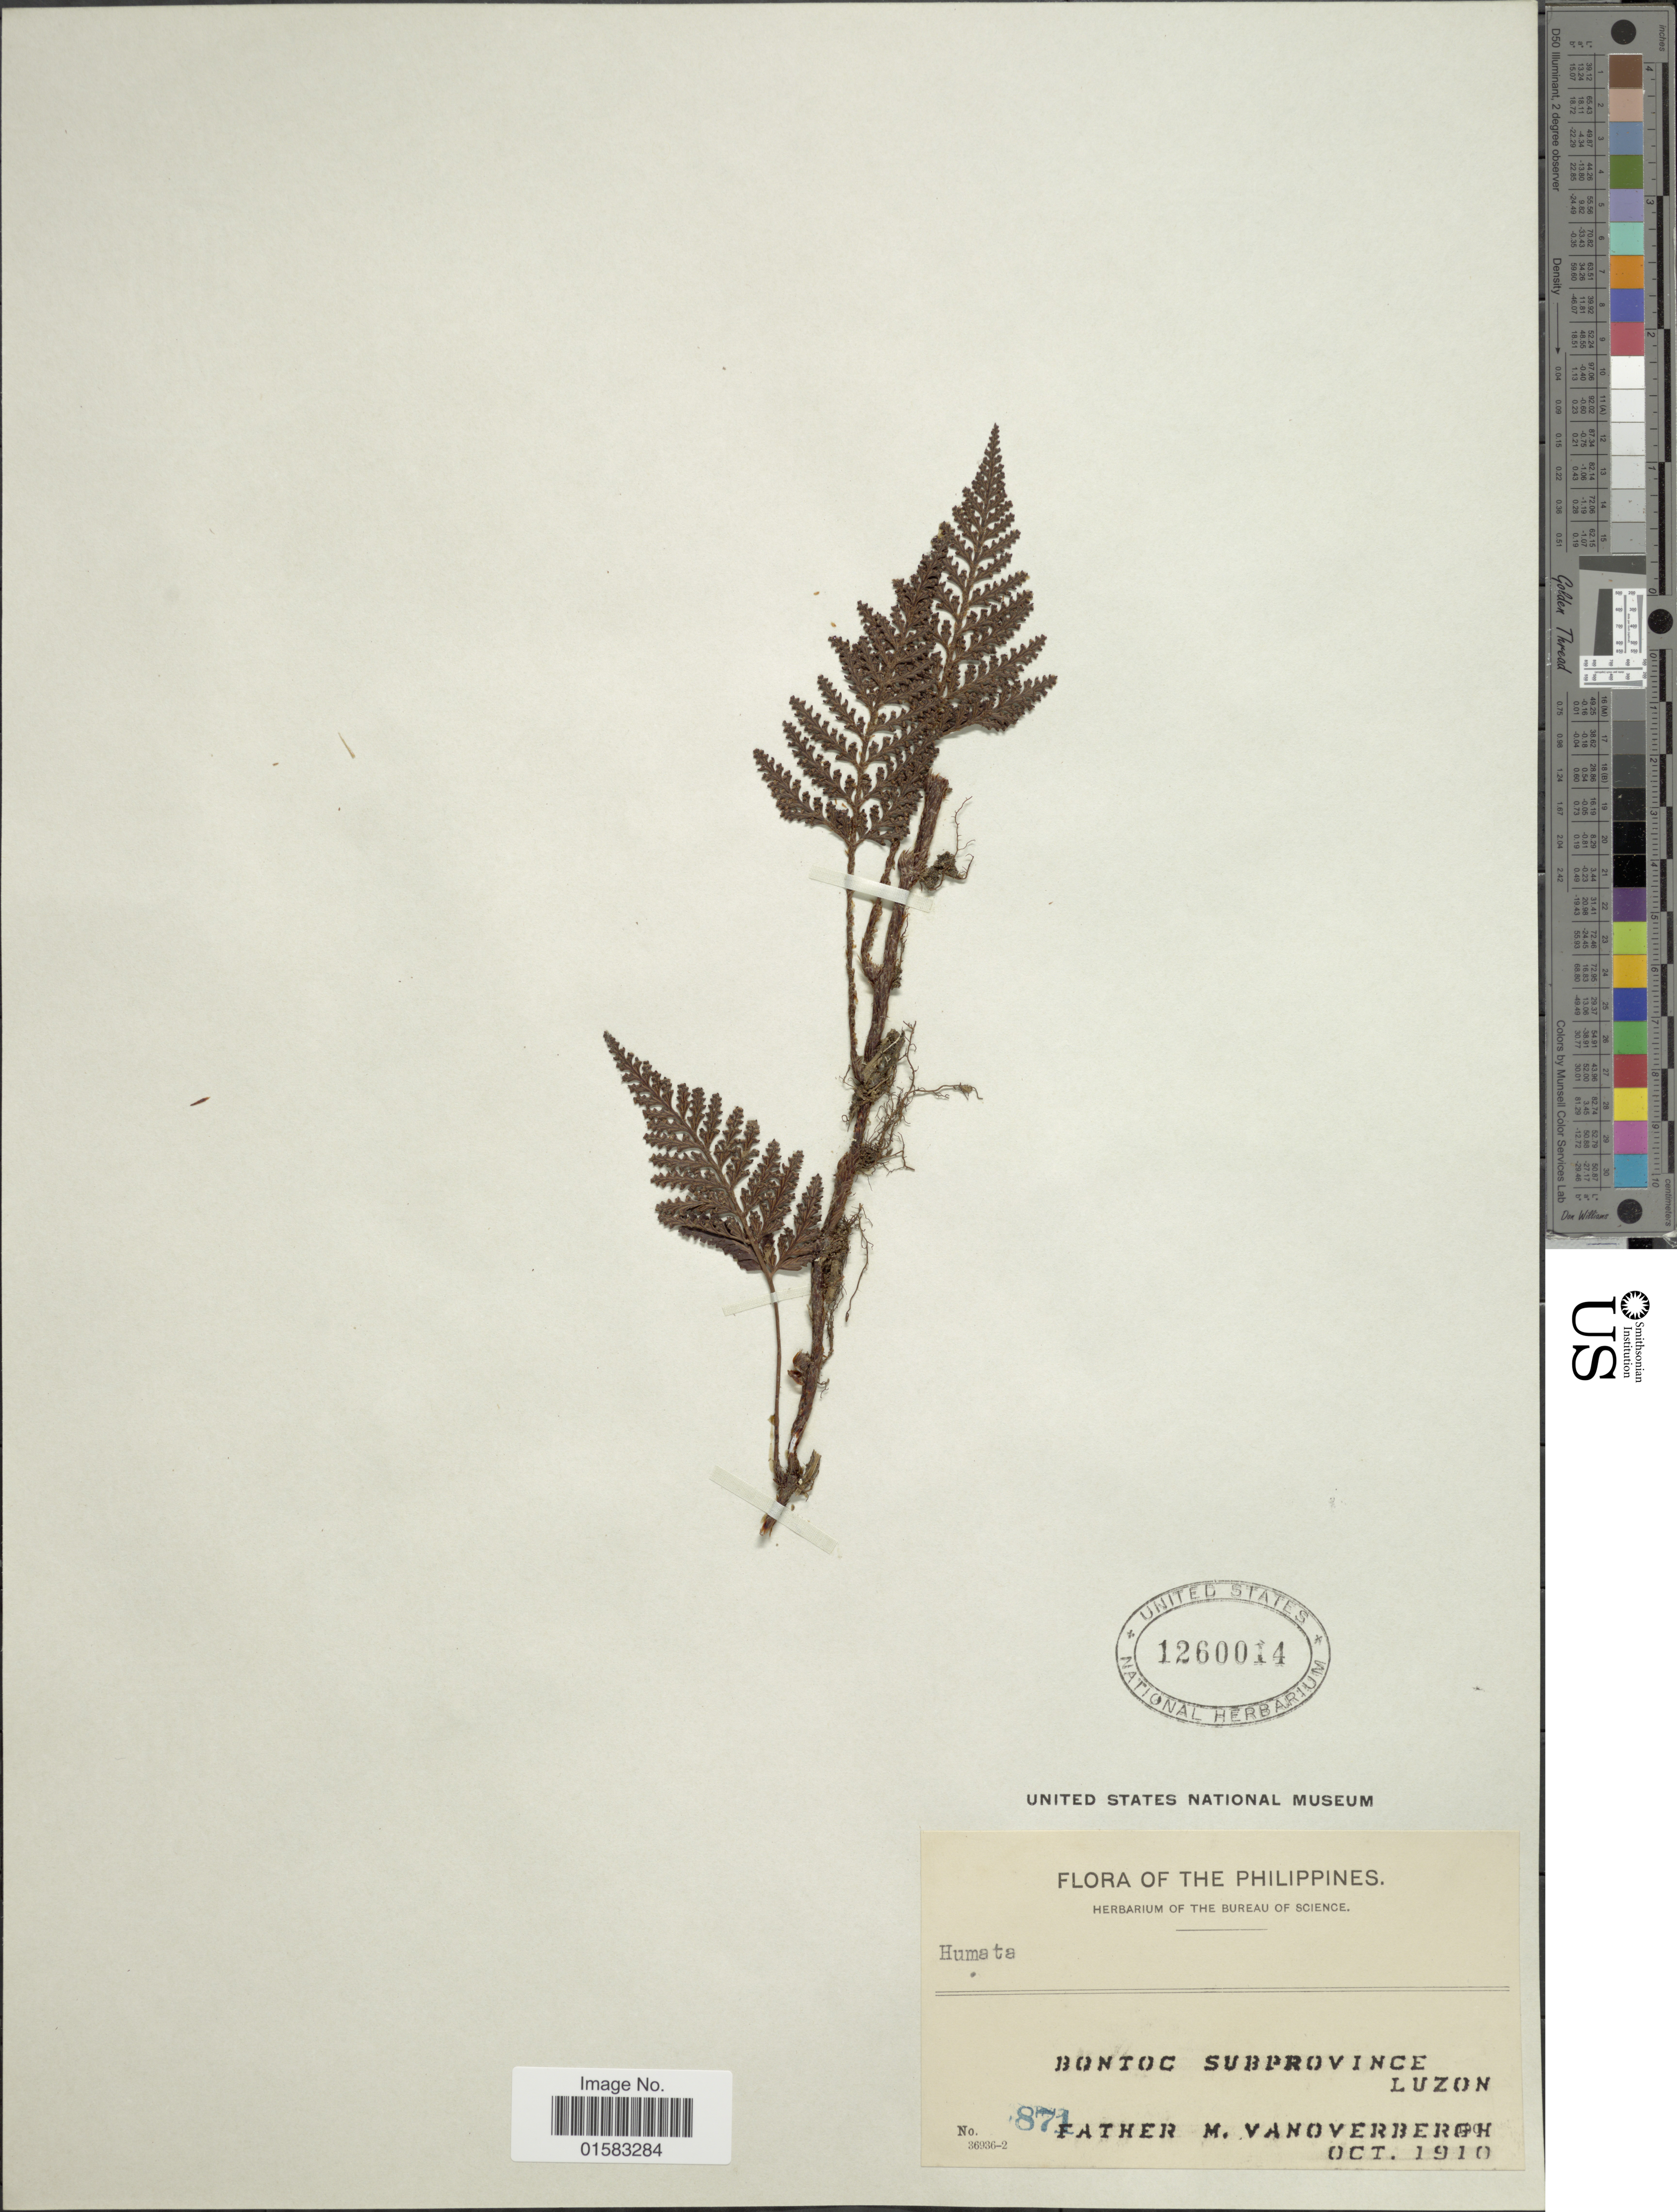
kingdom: Plantae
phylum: Tracheophyta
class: Polypodiopsida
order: Polypodiales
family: Davalliaceae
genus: Davallia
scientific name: Davallia repens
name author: (L. f.) Kuhn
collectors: M. Vanoverbergh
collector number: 871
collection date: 1910-10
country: Philippines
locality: Bontoc Subprovince, Luzon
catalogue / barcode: US 1260014